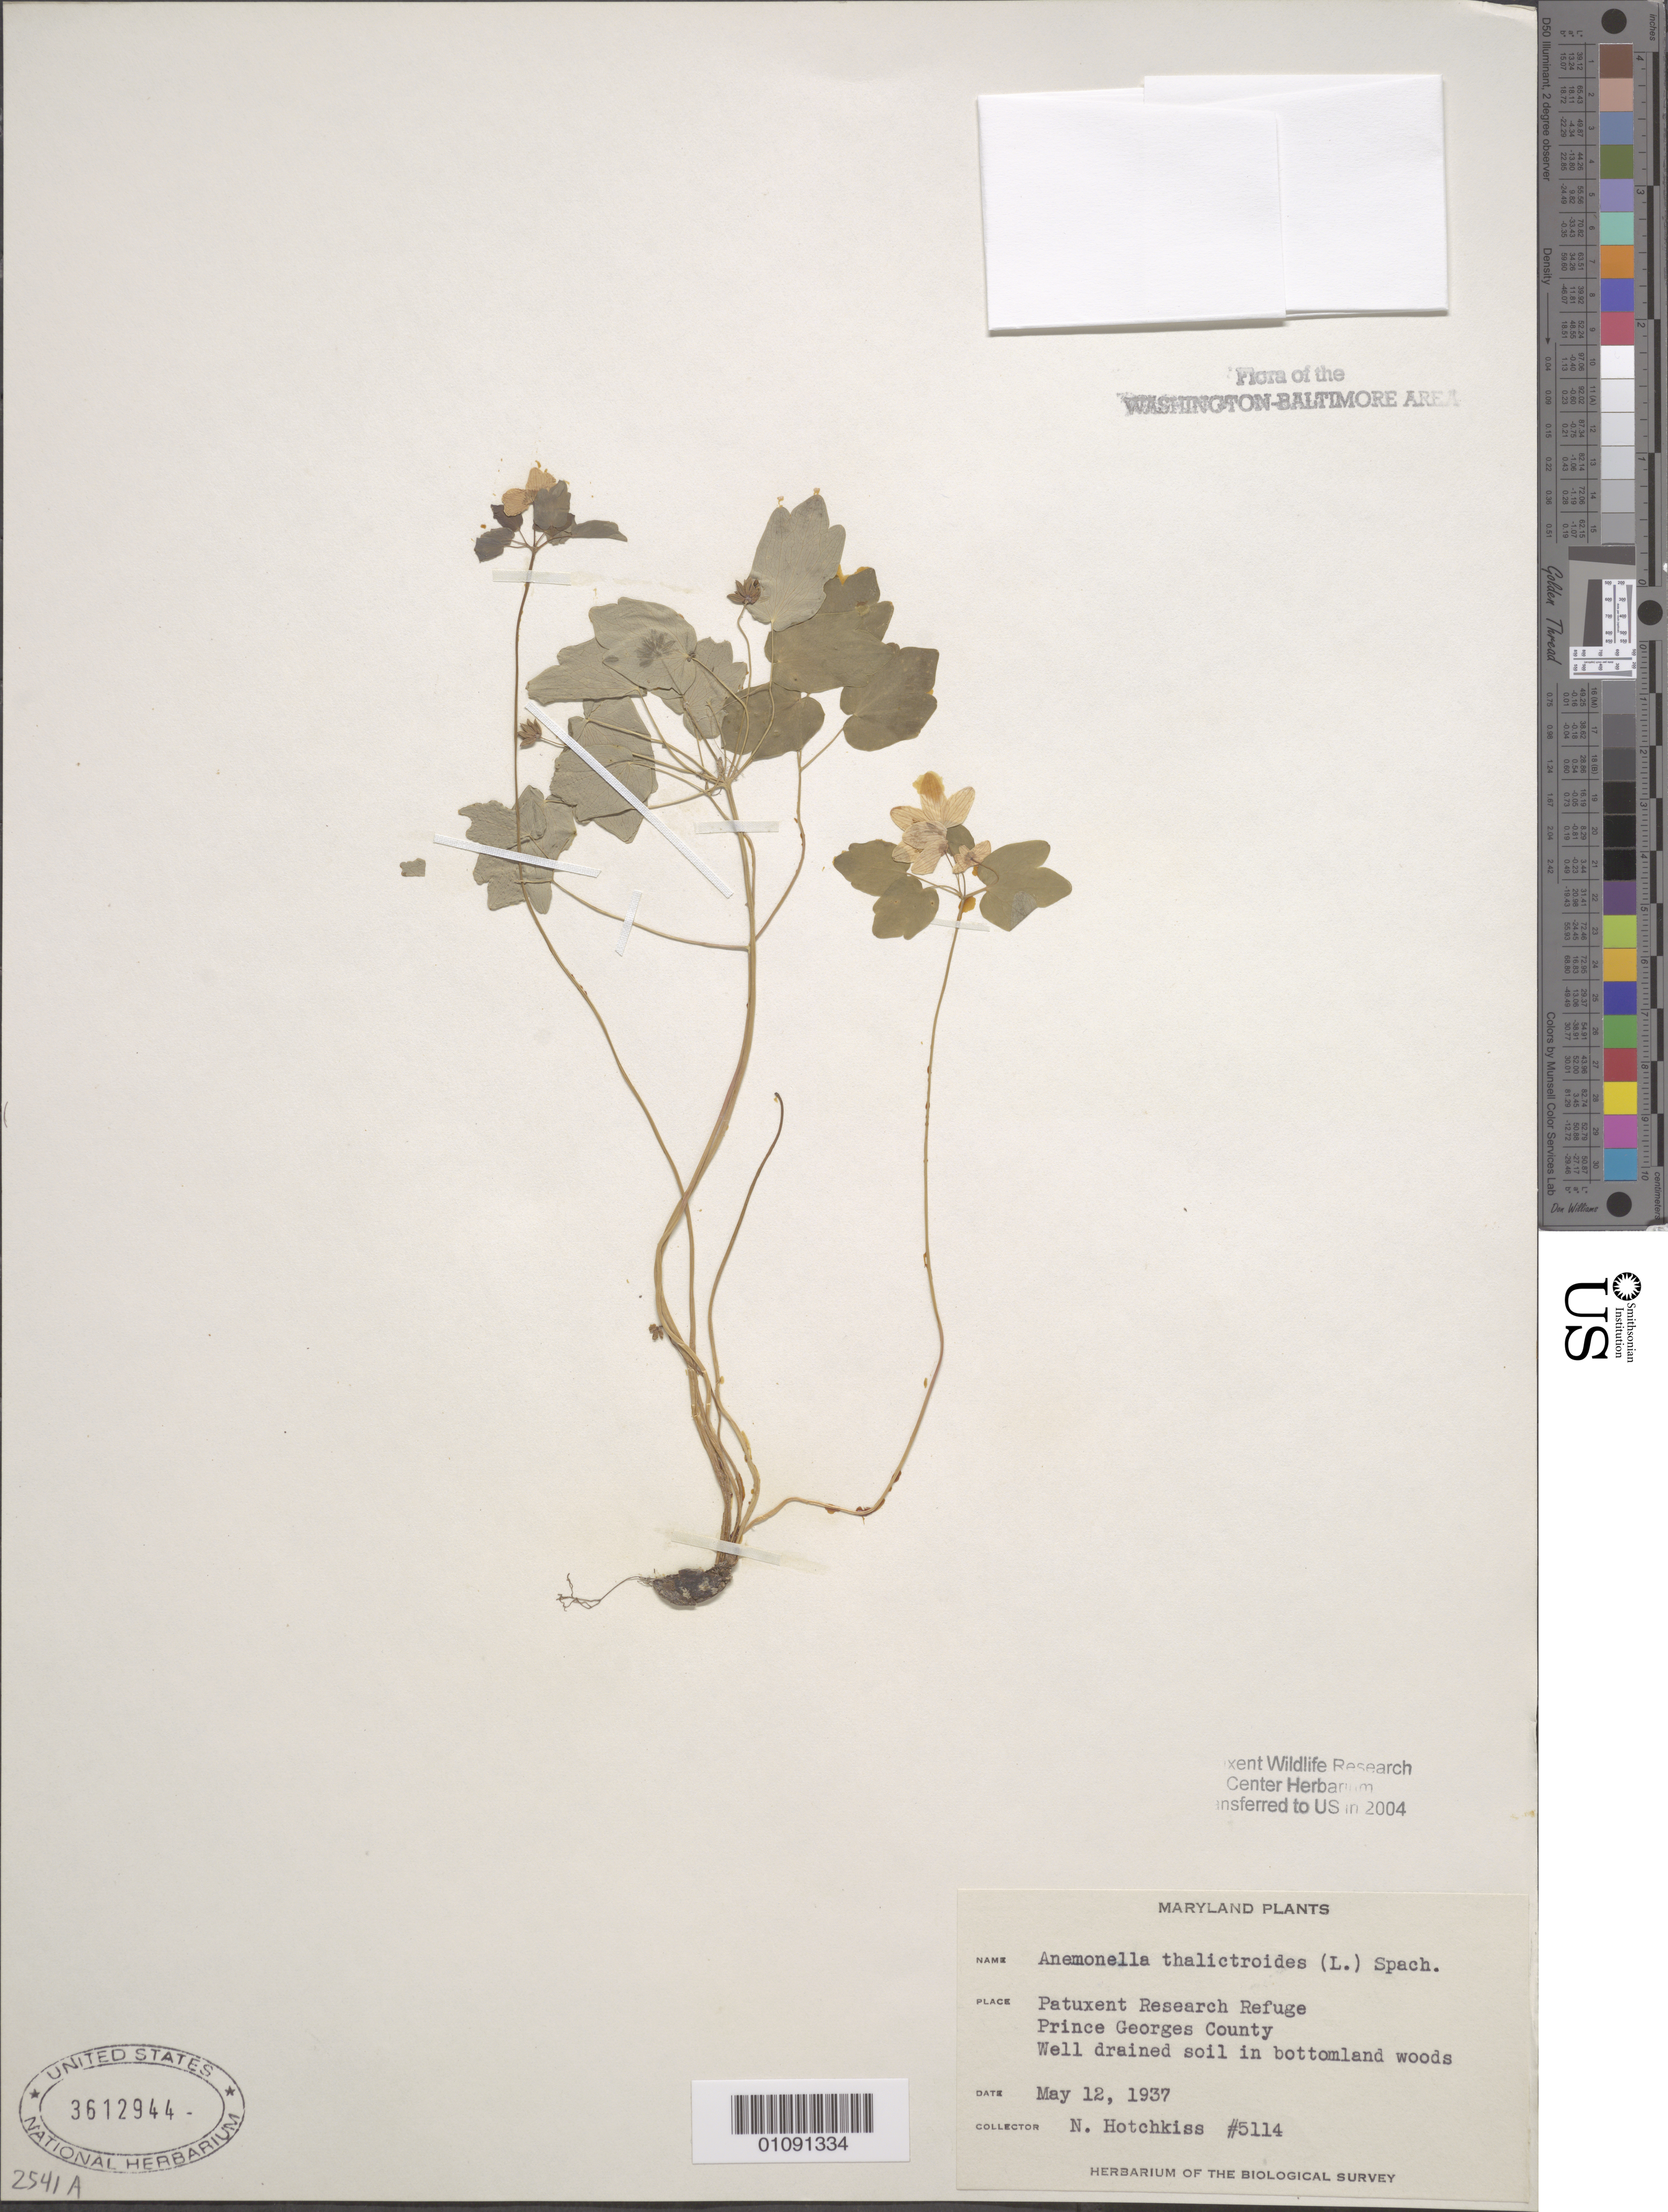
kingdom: Plantae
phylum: Tracheophyta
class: Magnoliopsida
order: Ranunculales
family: Ranunculaceae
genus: Thalictrum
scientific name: Thalictrum thalictroides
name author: (L.) A.J. Eames & B. Boivin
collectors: N. Hotchkiss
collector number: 5114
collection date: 1937-05-12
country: United States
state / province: Maryland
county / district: Prince George's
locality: Patuxent Wildlife Refuge.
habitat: Well-drained soil in bottomland woods.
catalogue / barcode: US 3612944